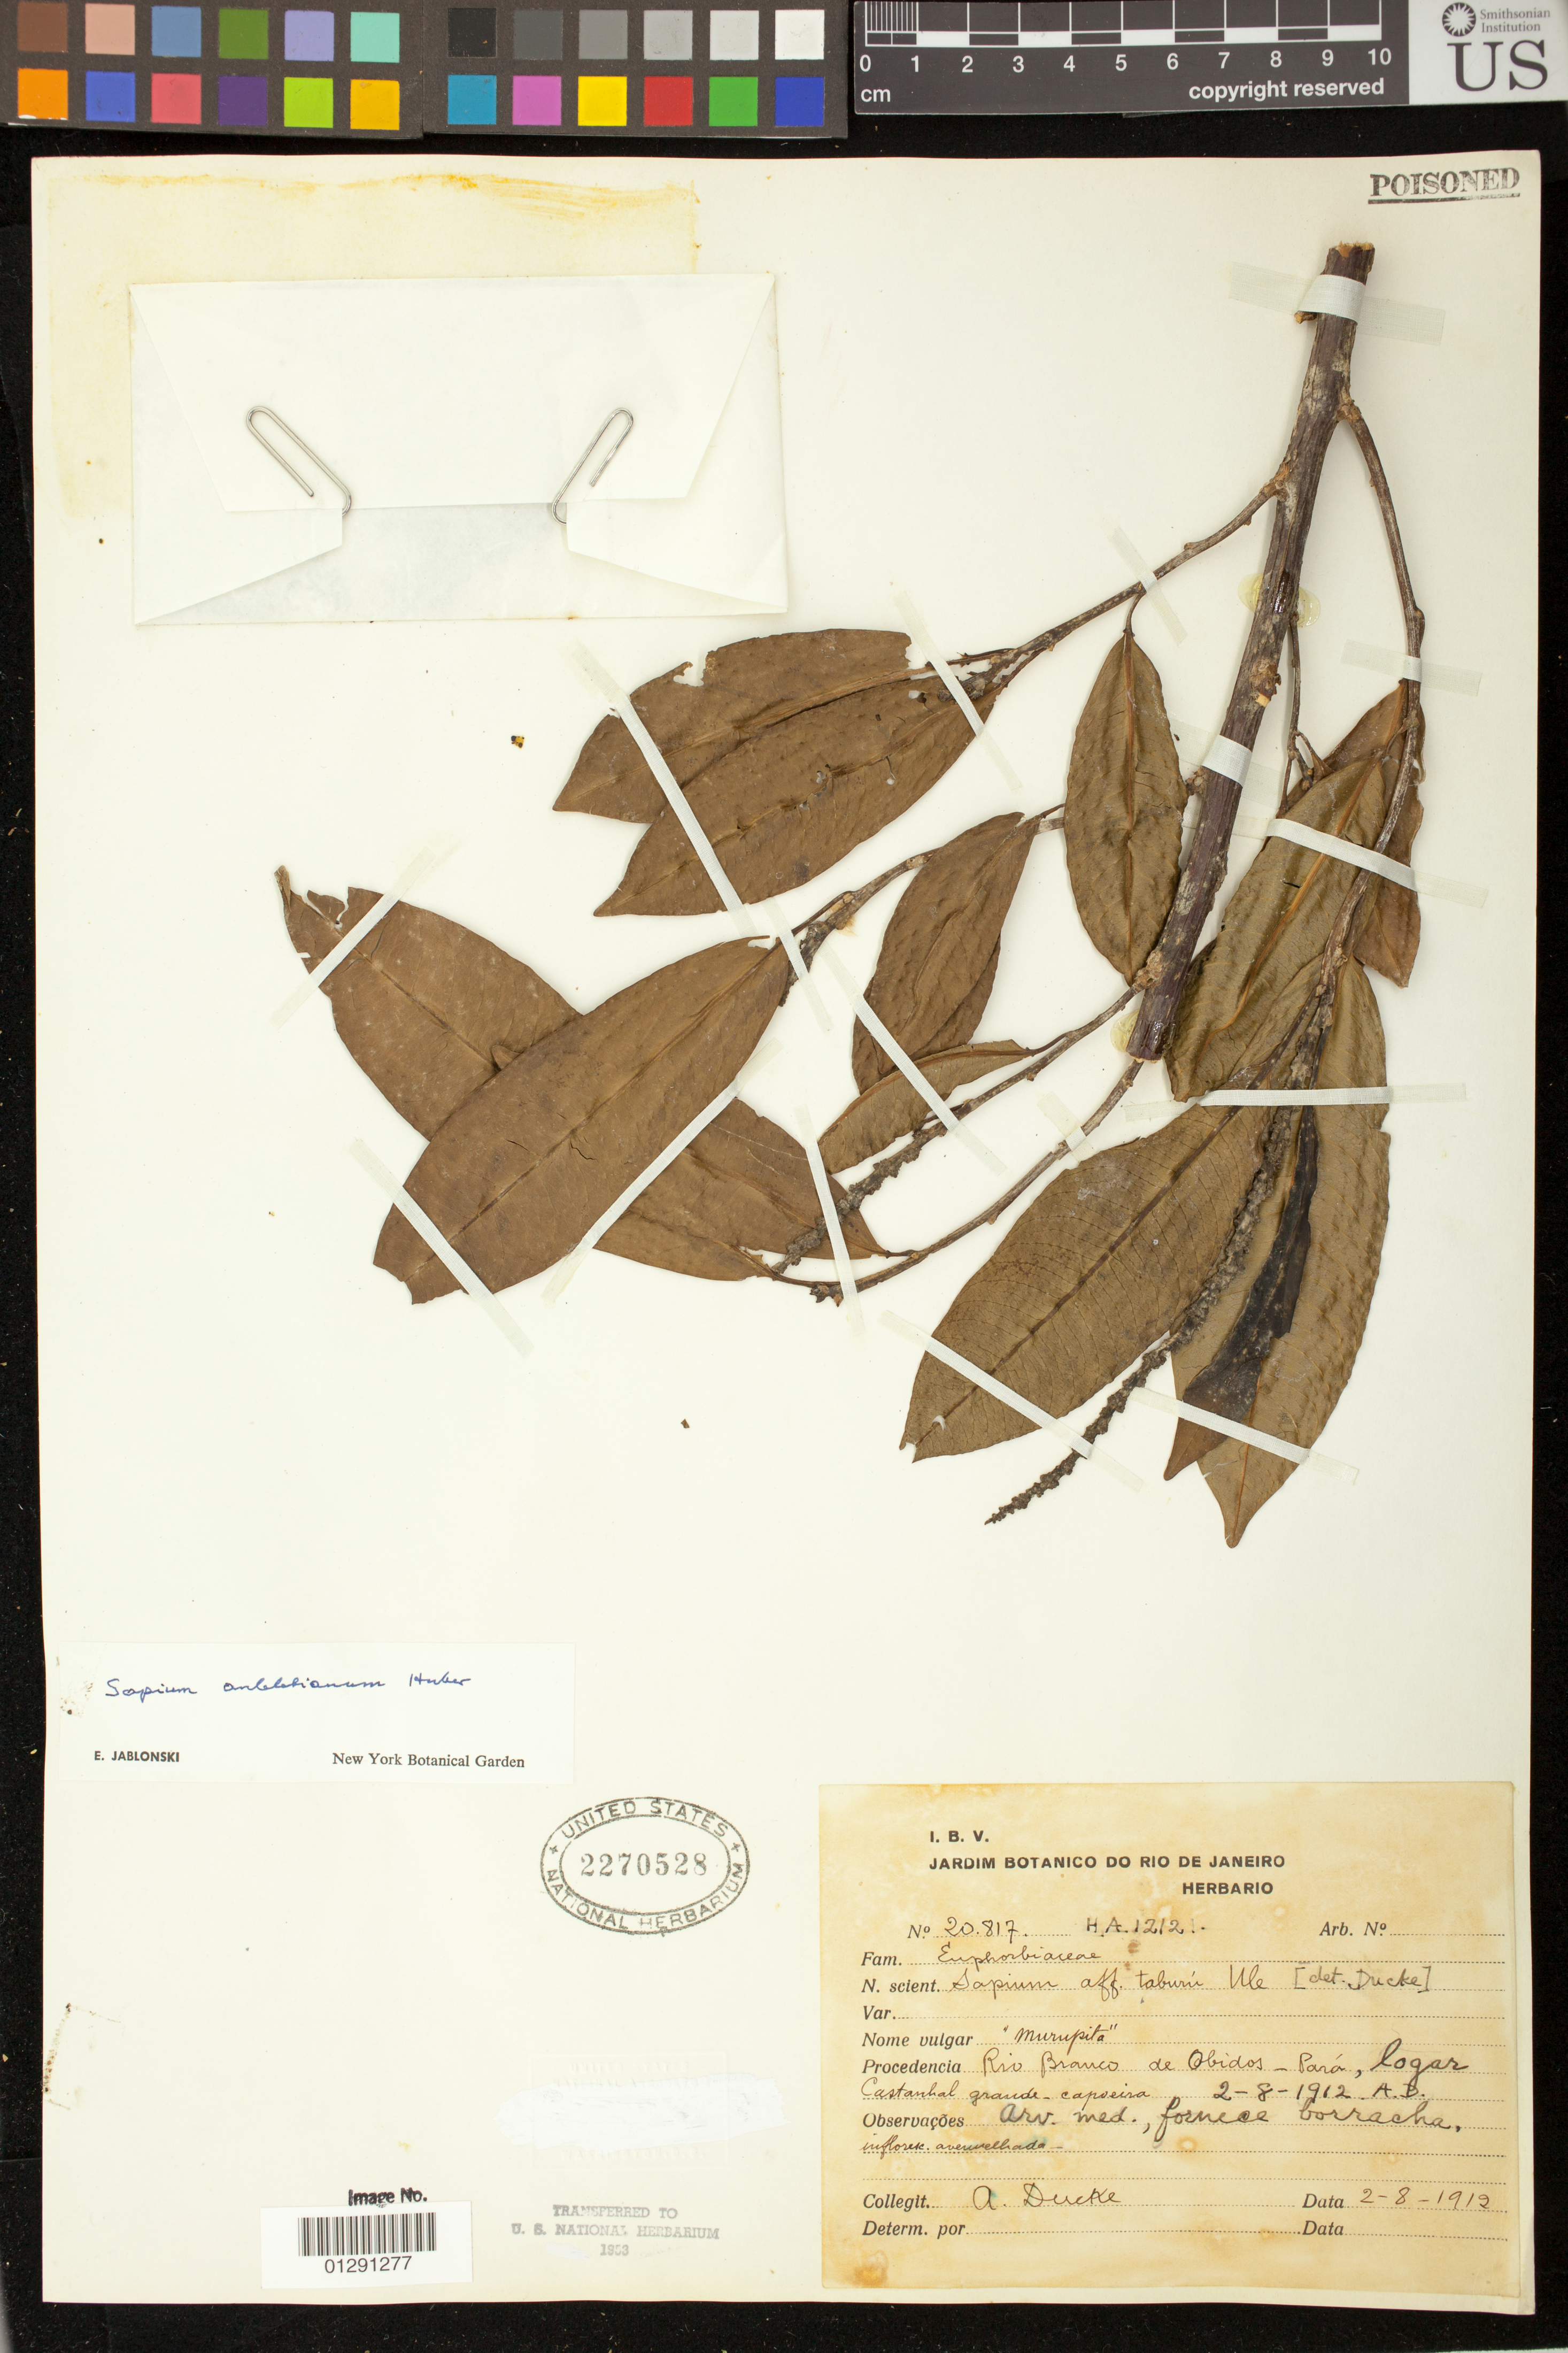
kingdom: Plantae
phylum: Tracheophyta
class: Magnoliopsida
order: Malpighiales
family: Euphorbiaceae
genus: Sapium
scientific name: Sapium glandulatum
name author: (Vell.) Pax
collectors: A. Ducke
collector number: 20817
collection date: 1912-08-02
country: Brazil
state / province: Para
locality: Rio Branco de Obidos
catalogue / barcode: US 2270528